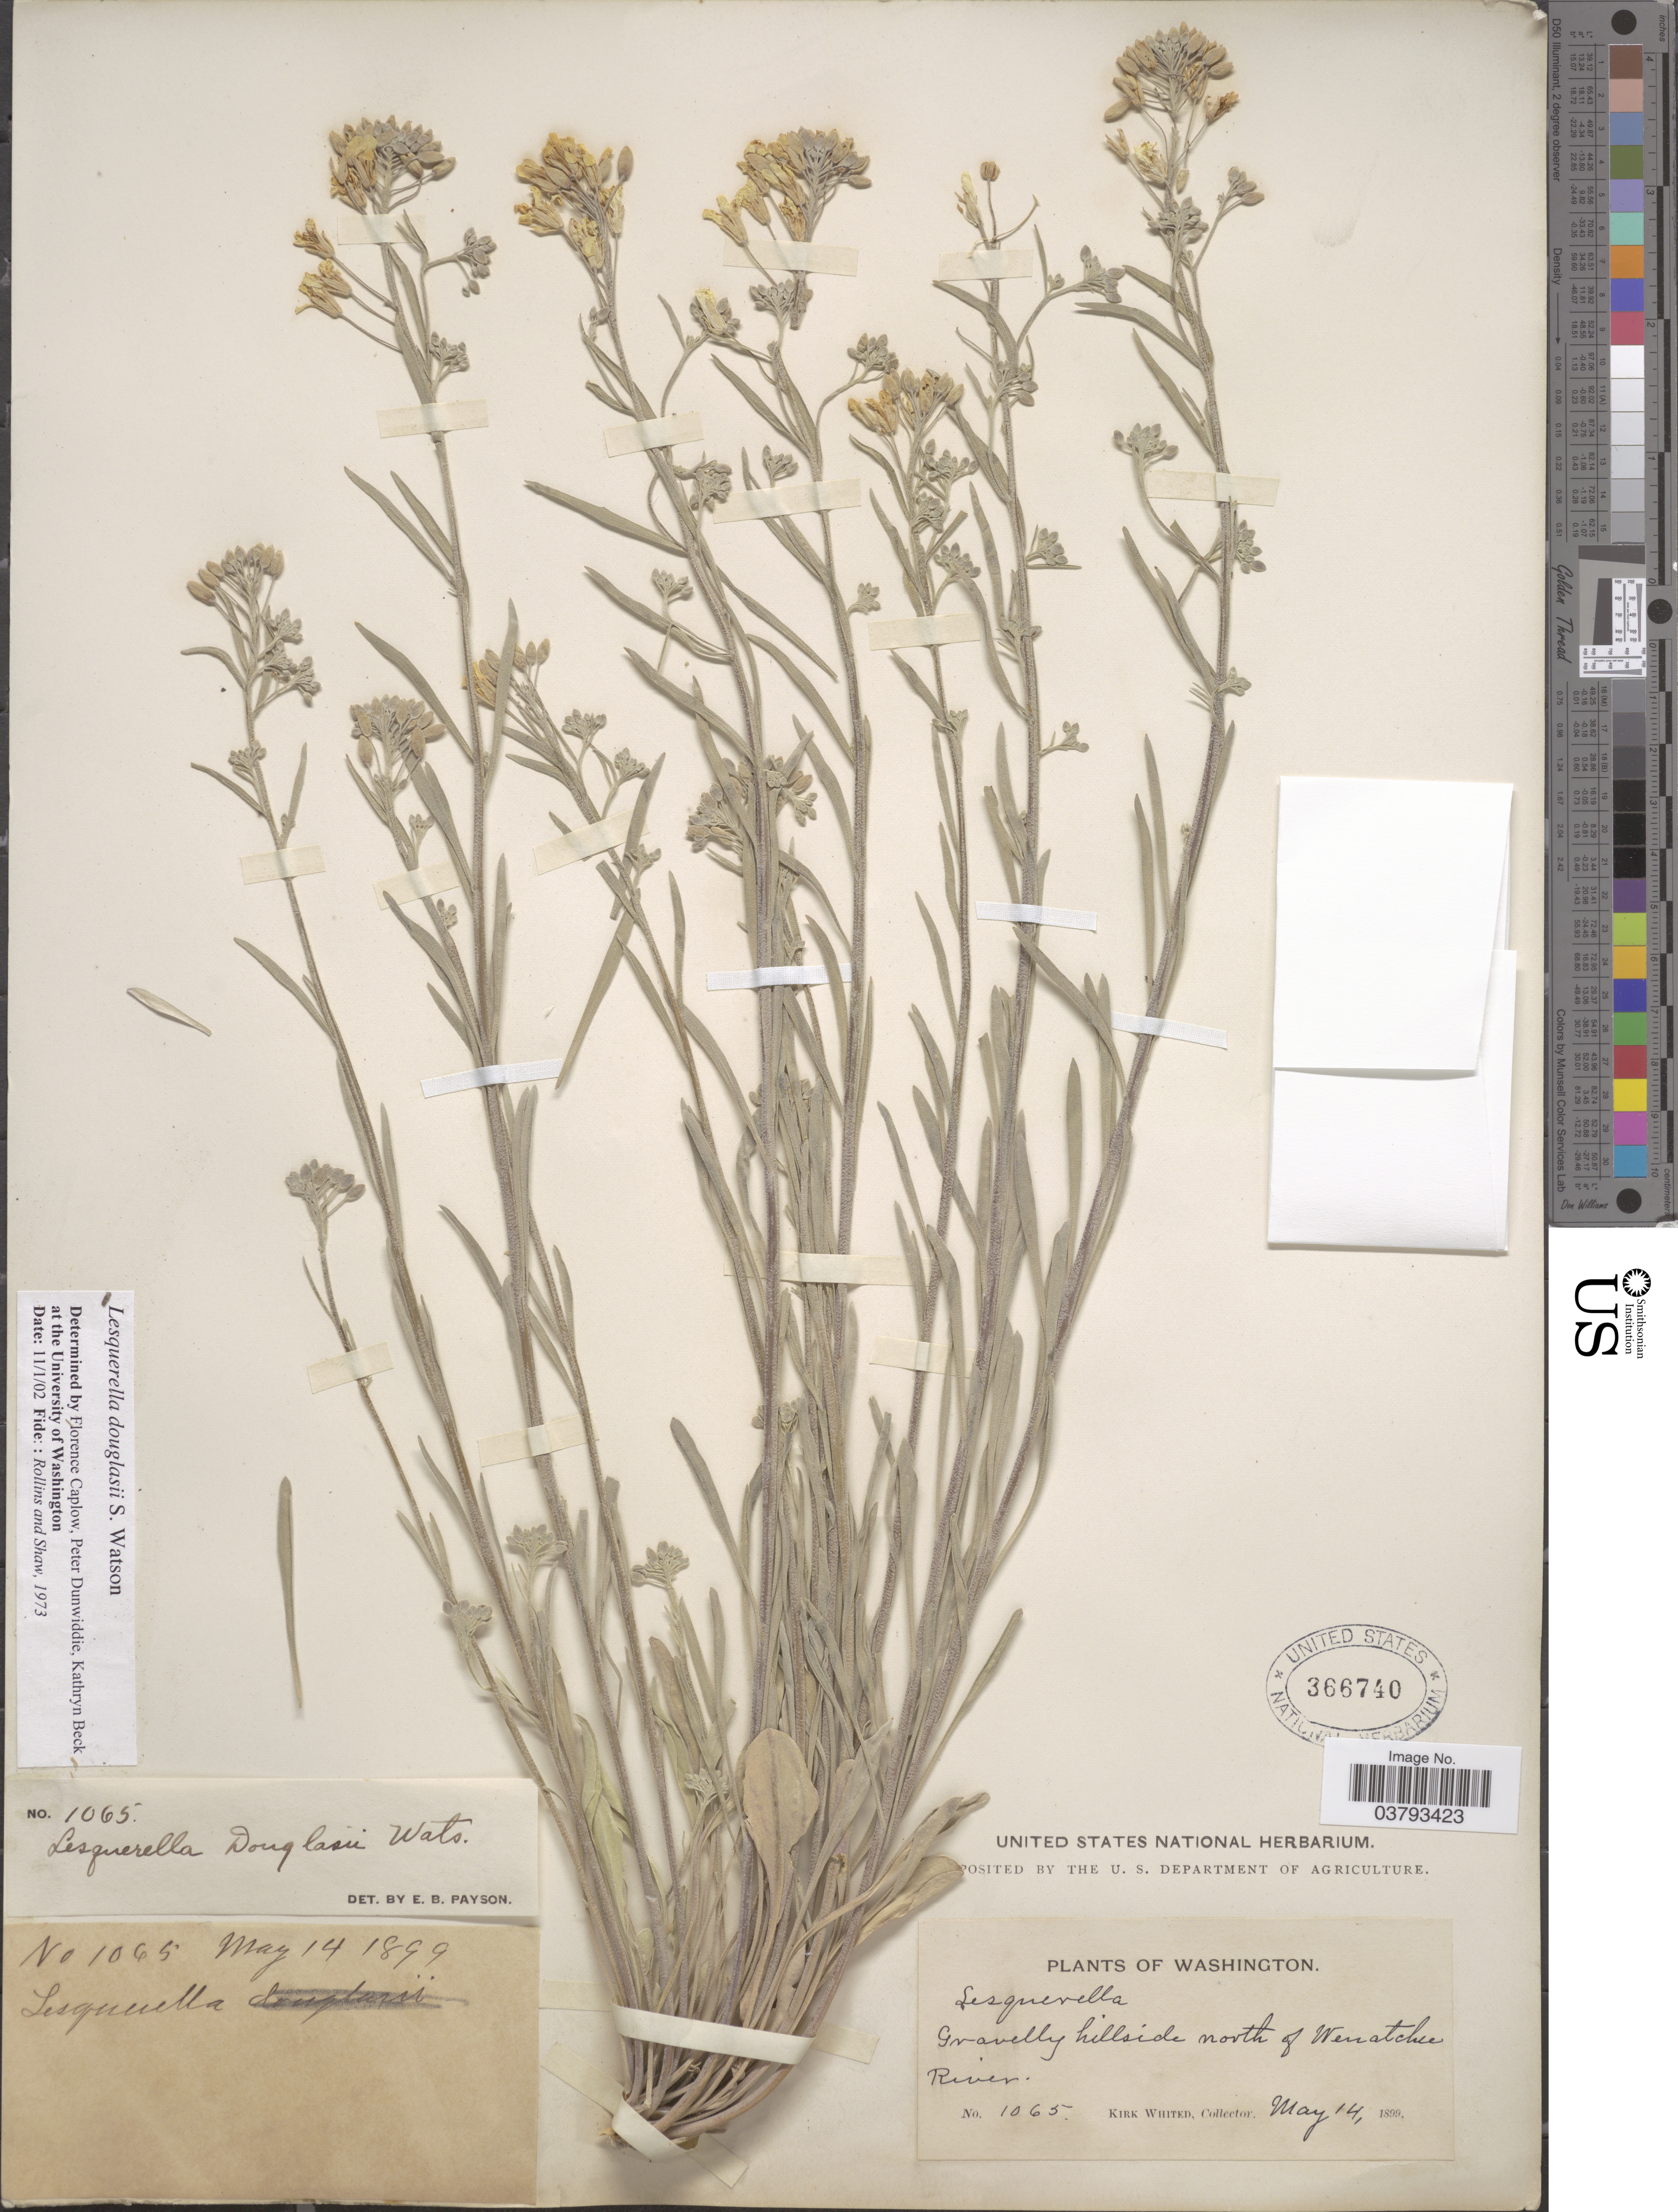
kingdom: Plantae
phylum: Tracheophyta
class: Magnoliopsida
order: Brassicales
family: Brassicaceae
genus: Lesquerella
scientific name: Lesquerella douglasii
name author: S. Watson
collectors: K. Whited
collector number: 1065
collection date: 1899-05-14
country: United States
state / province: Washington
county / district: Chelan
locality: Gravelly hillside north of Wenatchee River.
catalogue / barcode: US 366740